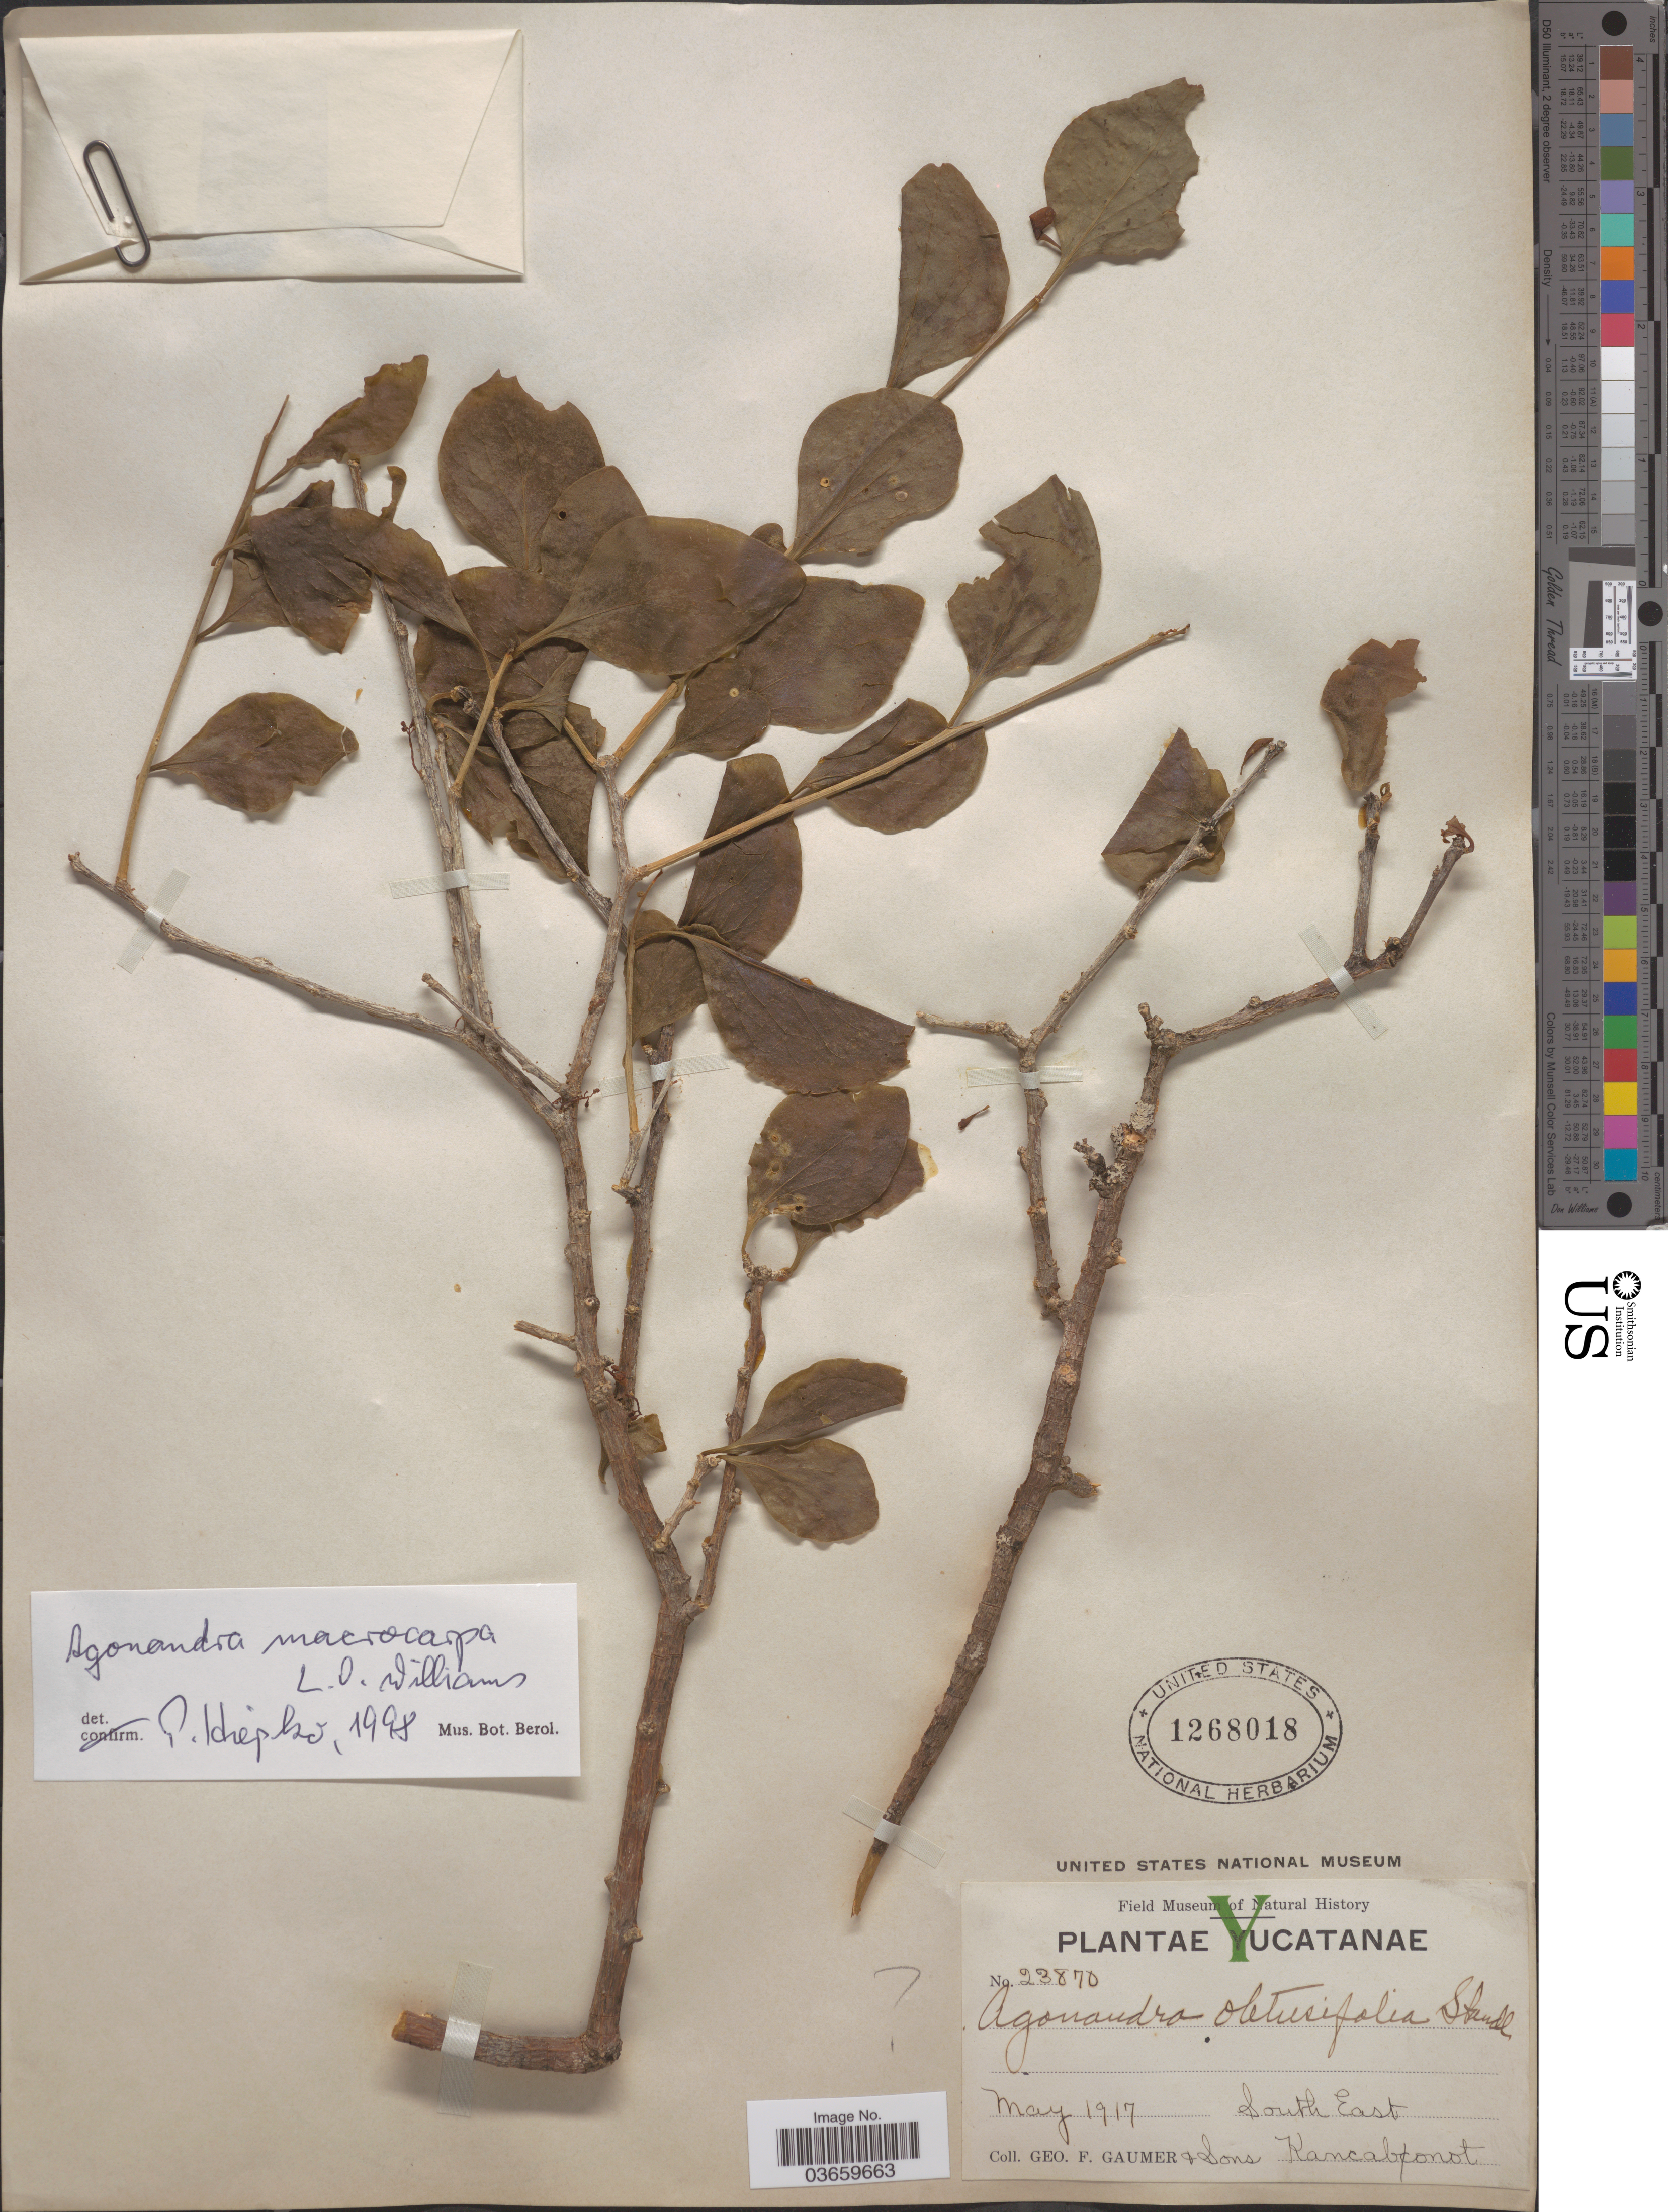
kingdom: Plantae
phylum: Tracheophyta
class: Magnoliopsida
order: Santalales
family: Opiliaceae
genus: Agonandra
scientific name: Agonandra macrocarpa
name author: L.O. Williams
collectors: G. F. Gaumer & Sons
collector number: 23870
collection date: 1917-05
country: Mexico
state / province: Yucatán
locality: South East. Kancabonot [unsure placement].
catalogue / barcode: US 1268018